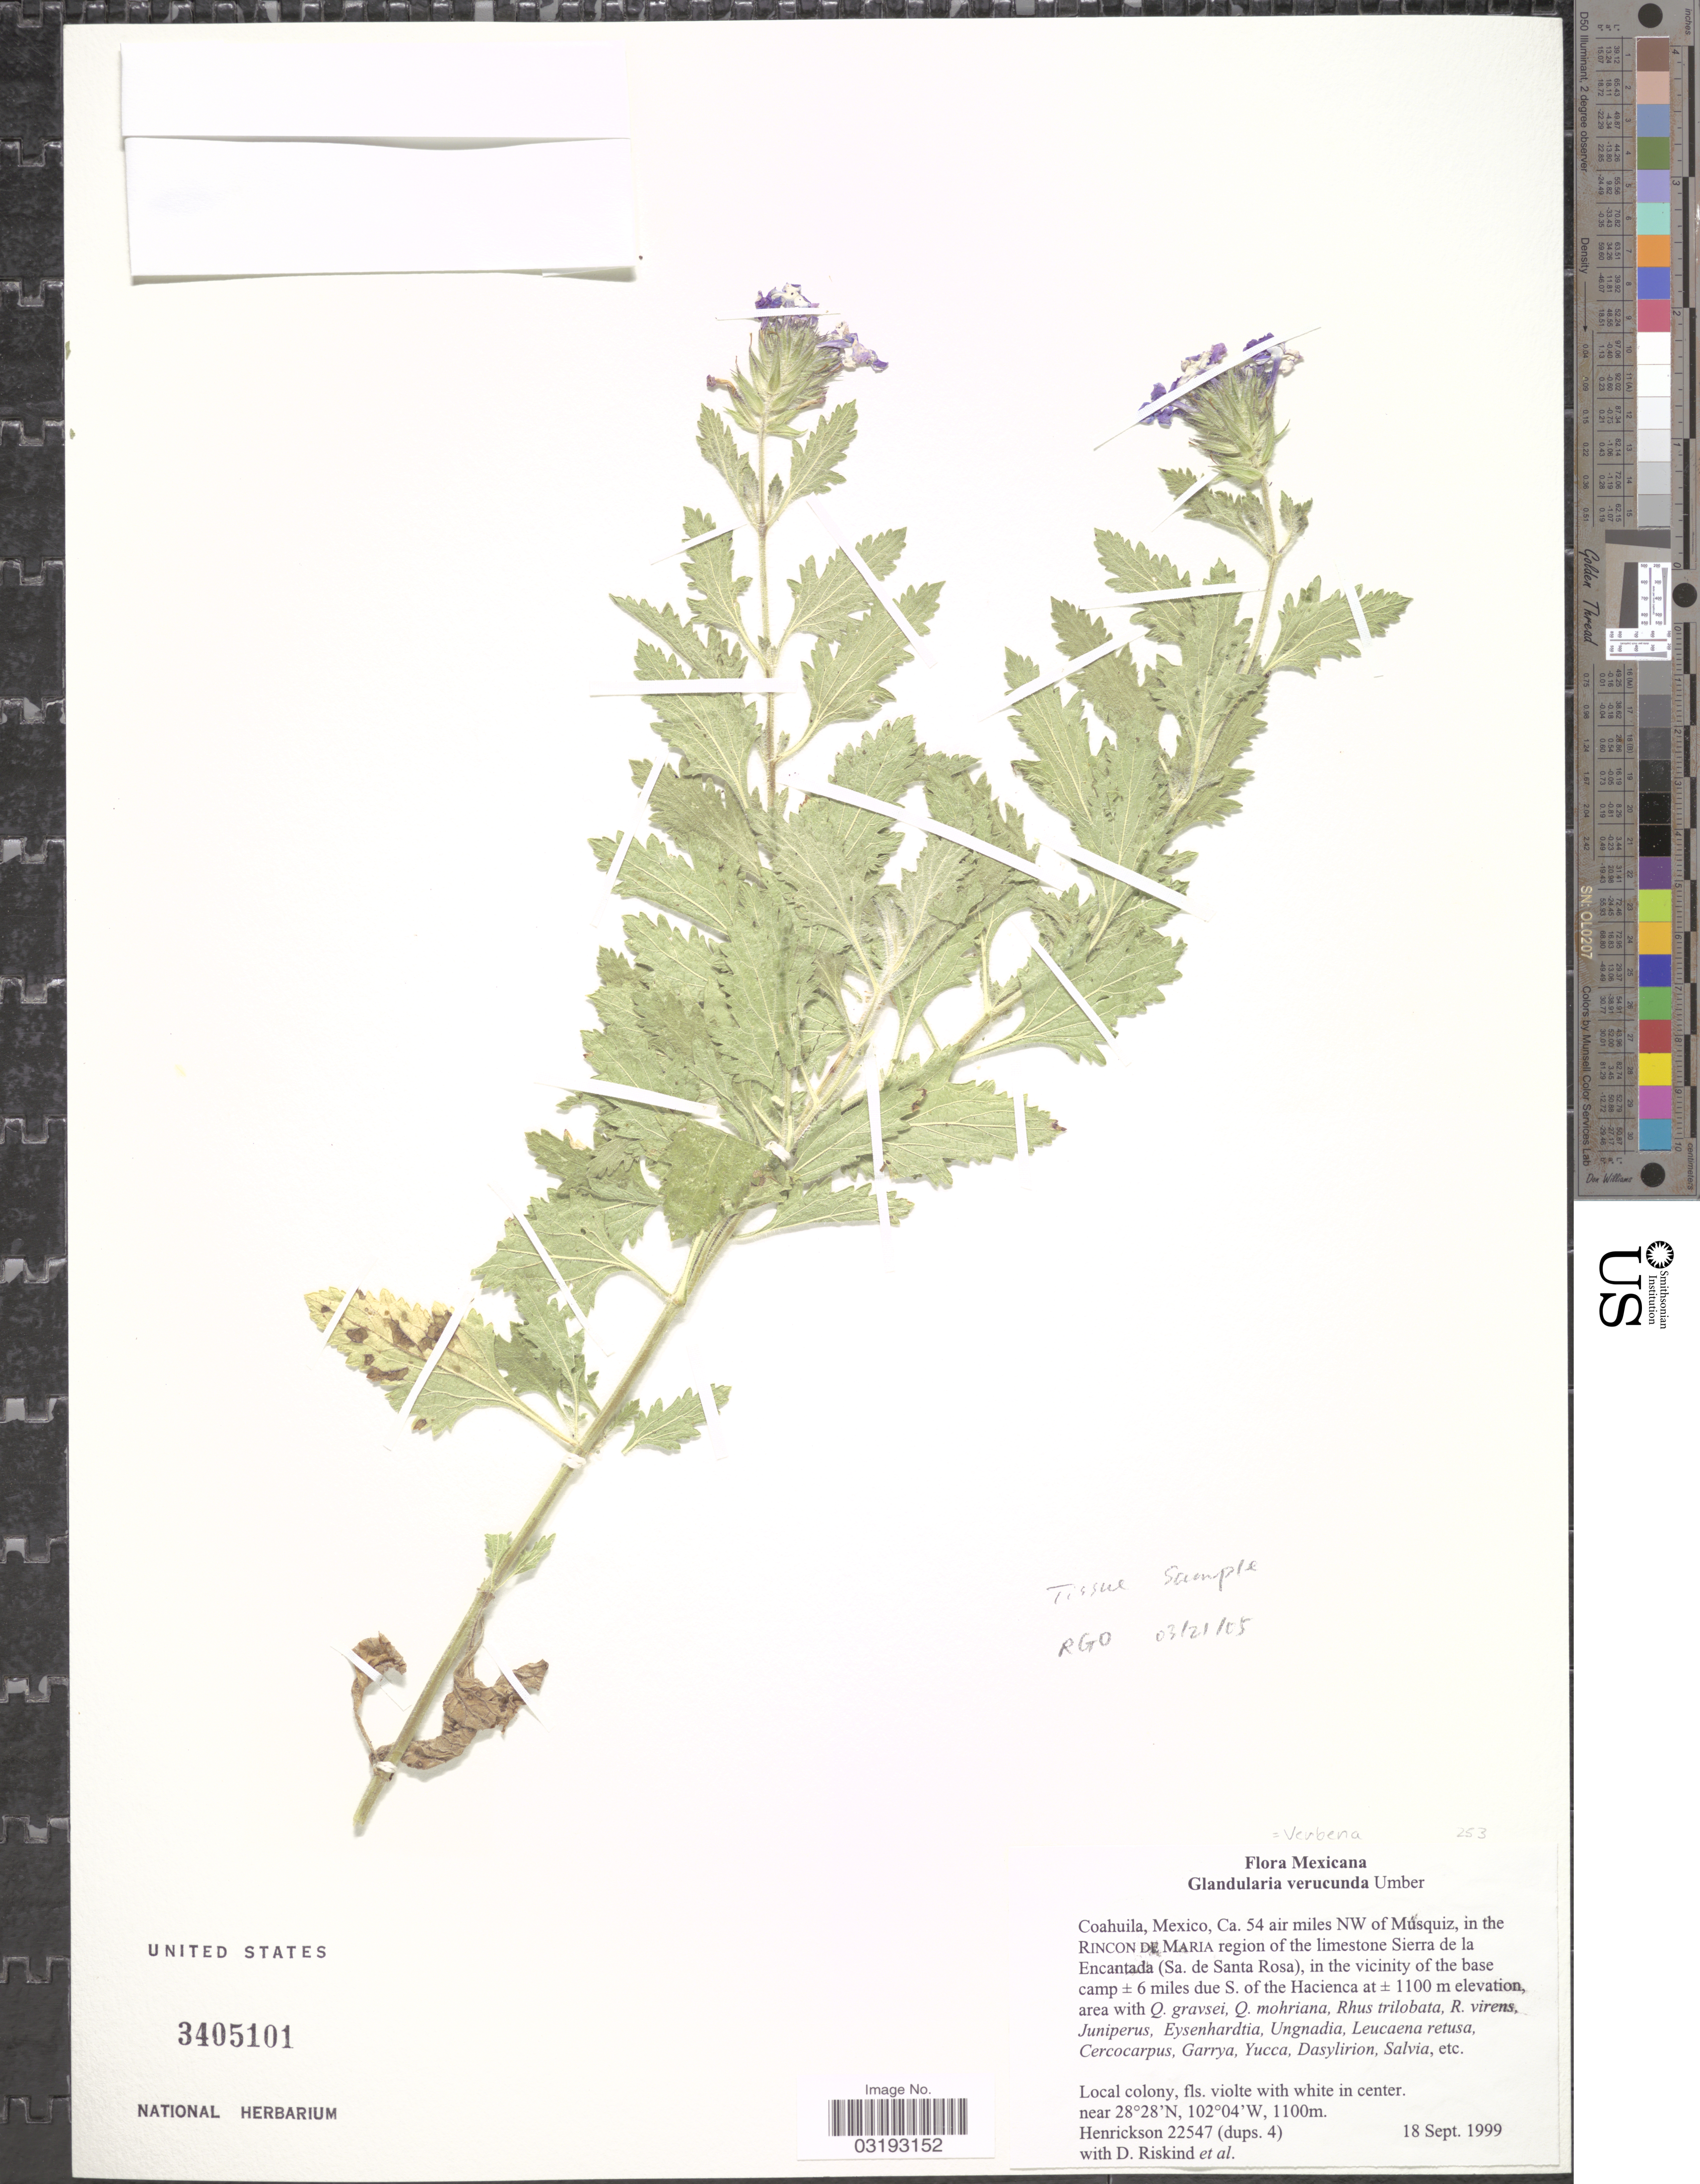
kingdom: Plantae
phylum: Tracheophyta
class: Magnoliopsida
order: Lamiales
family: Verbenaceae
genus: Verbena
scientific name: Verbena verecunda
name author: (Umber) Moldenke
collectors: -. Henrickson & D. Riskind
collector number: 22547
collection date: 1999-09-18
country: Mexico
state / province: Coahuila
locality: Ca. 54 air miles NW of Musquiz, in the Rincon de Maria region of the limestone Sierra de la Encantada (Sa. de Santa Rosa), in the vicinity of the base camp ± 6 miles due S. of the Hacienca.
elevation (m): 1100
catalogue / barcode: US 3405101